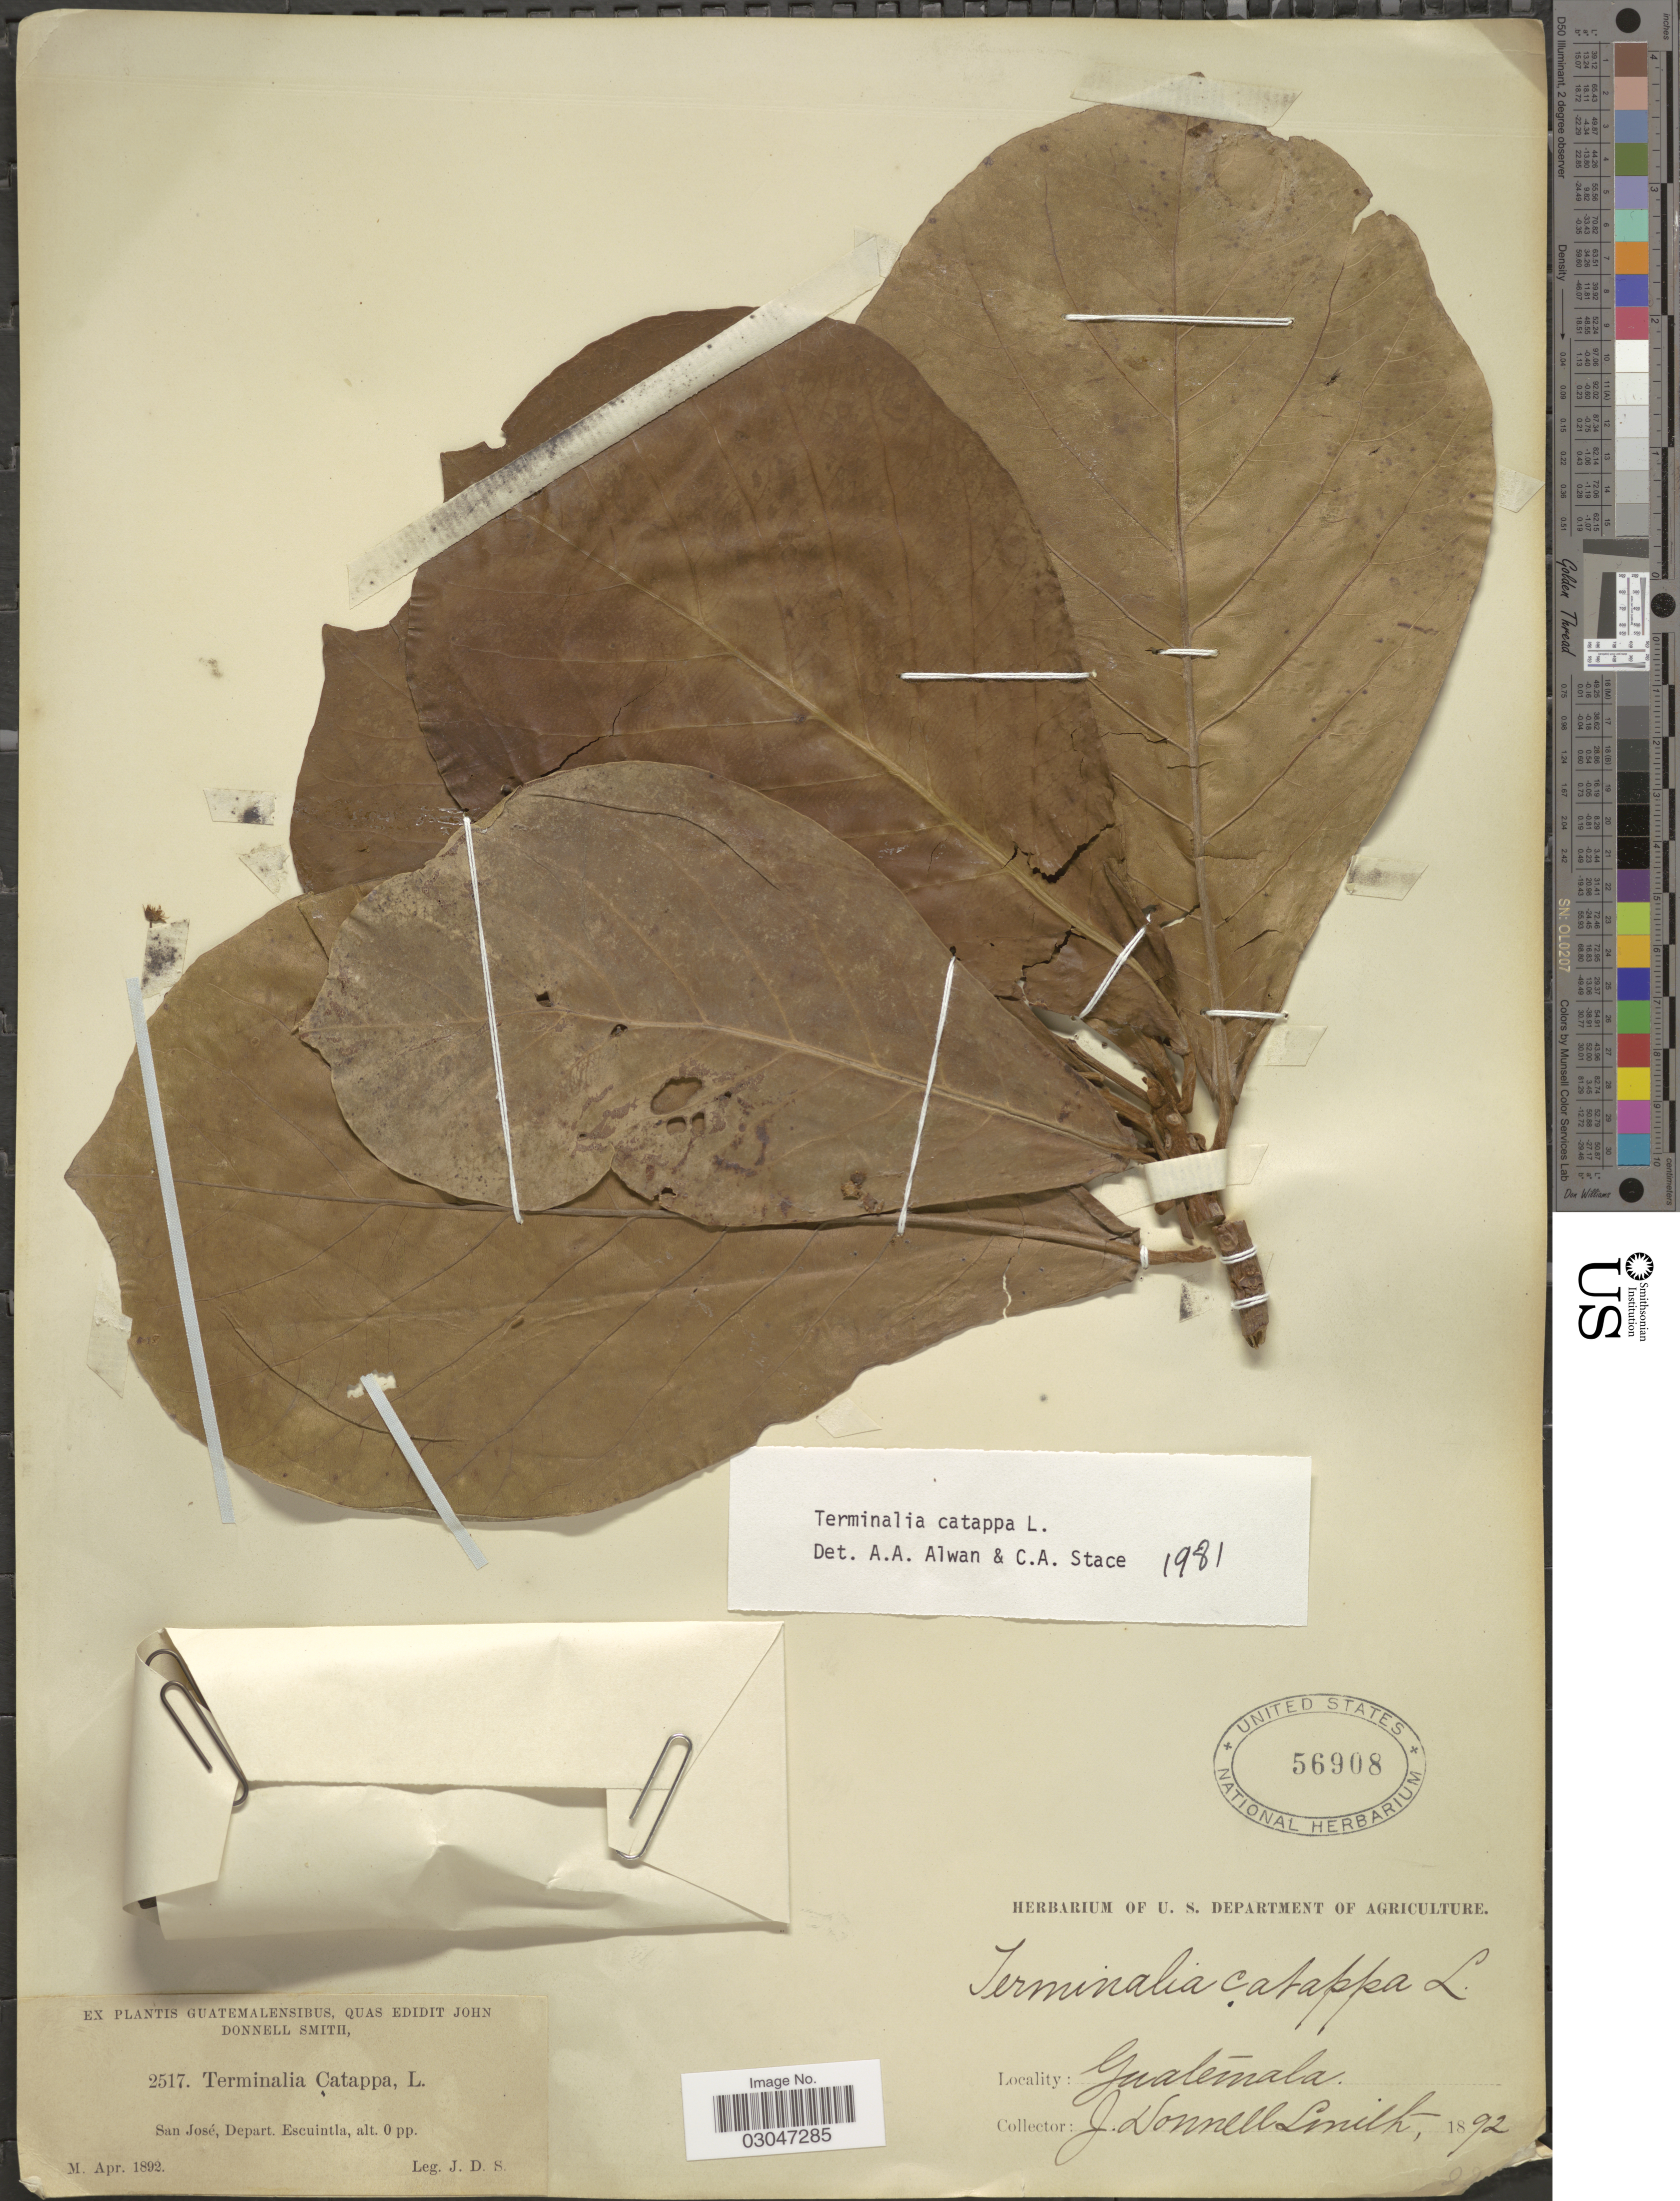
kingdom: Plantae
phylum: Tracheophyta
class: Magnoliopsida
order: Myrtales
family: Combretaceae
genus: Terminalia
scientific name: Terminalia catappa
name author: L.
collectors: J. Donnell Smith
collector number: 2517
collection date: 1892-04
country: Guatemala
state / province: Escuintla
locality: San José, Depart. Escuintla.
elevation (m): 0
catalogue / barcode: US 56908